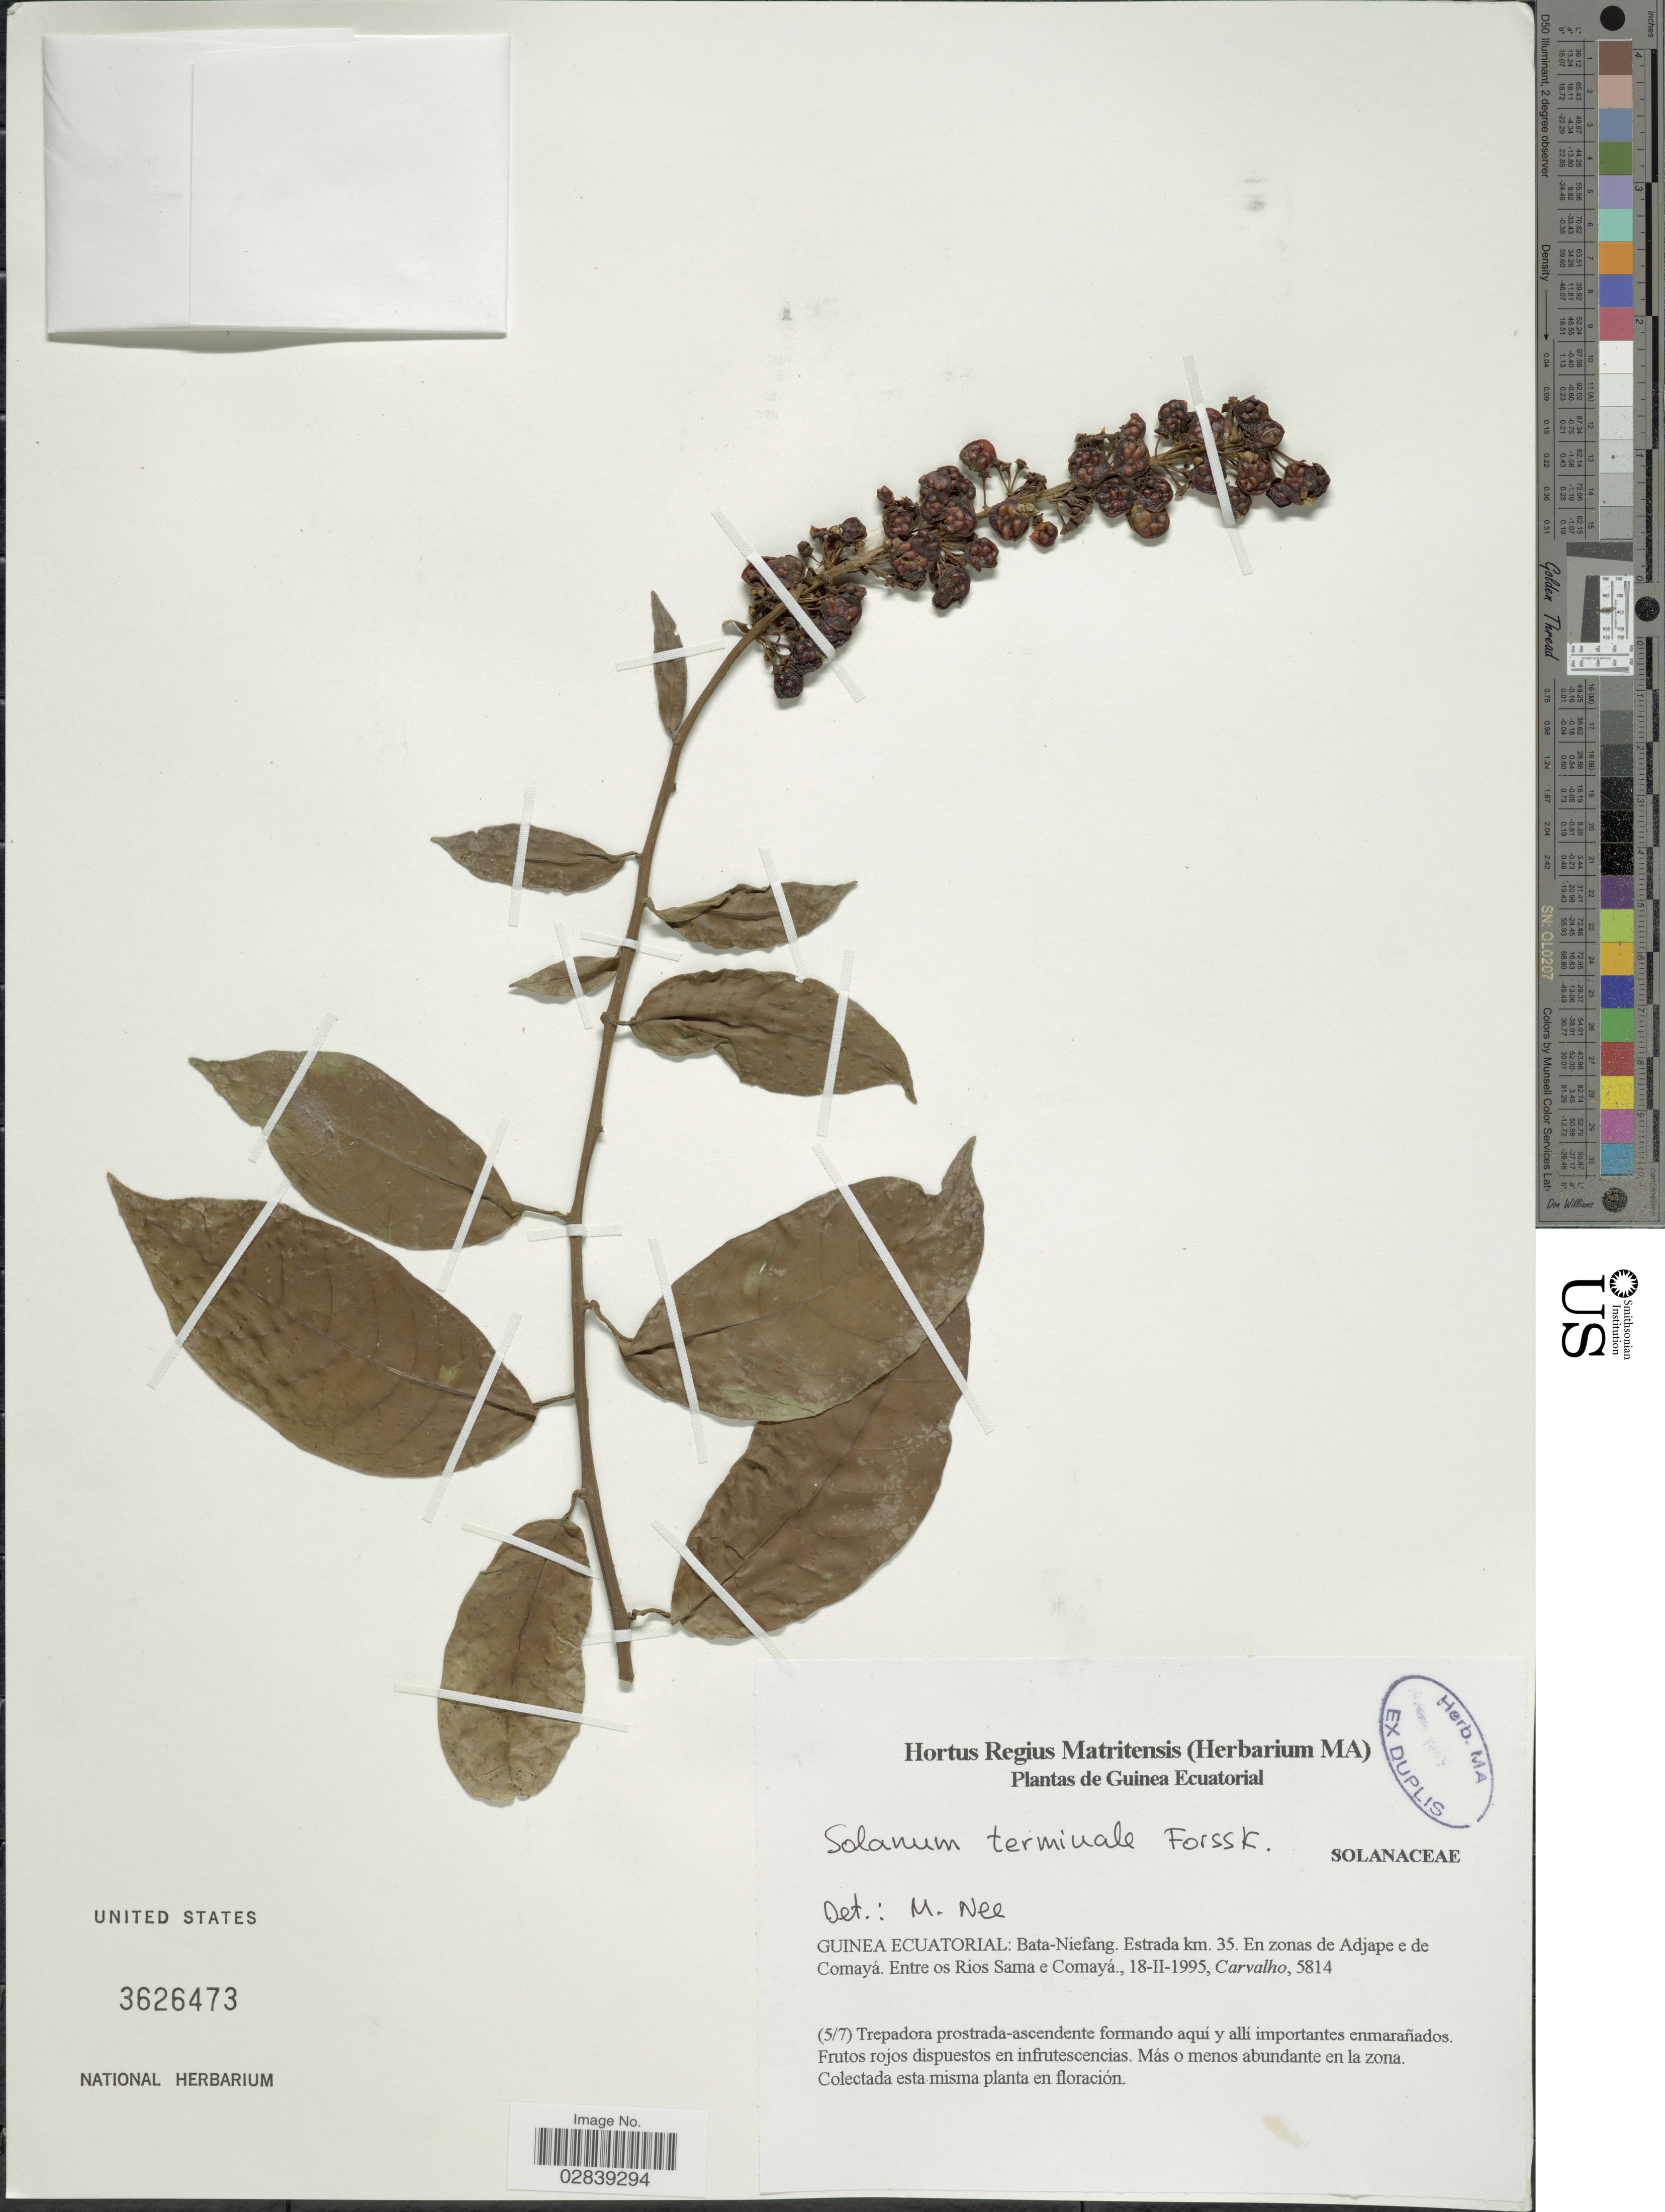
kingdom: Plantae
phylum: Tracheophyta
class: Magnoliopsida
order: Solanales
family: Solanaceae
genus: Solanum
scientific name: Solanum terminale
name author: Forssk.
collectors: Carvalho, --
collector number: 5814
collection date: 1995-02-18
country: Equatorial Guinea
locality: Guinea Ecuatorial: Bata-Niefang. Estrada km. 35. En zonas de Adjape e de Comayá. Entre os Rios Sama e Comayá.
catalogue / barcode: US 3626473